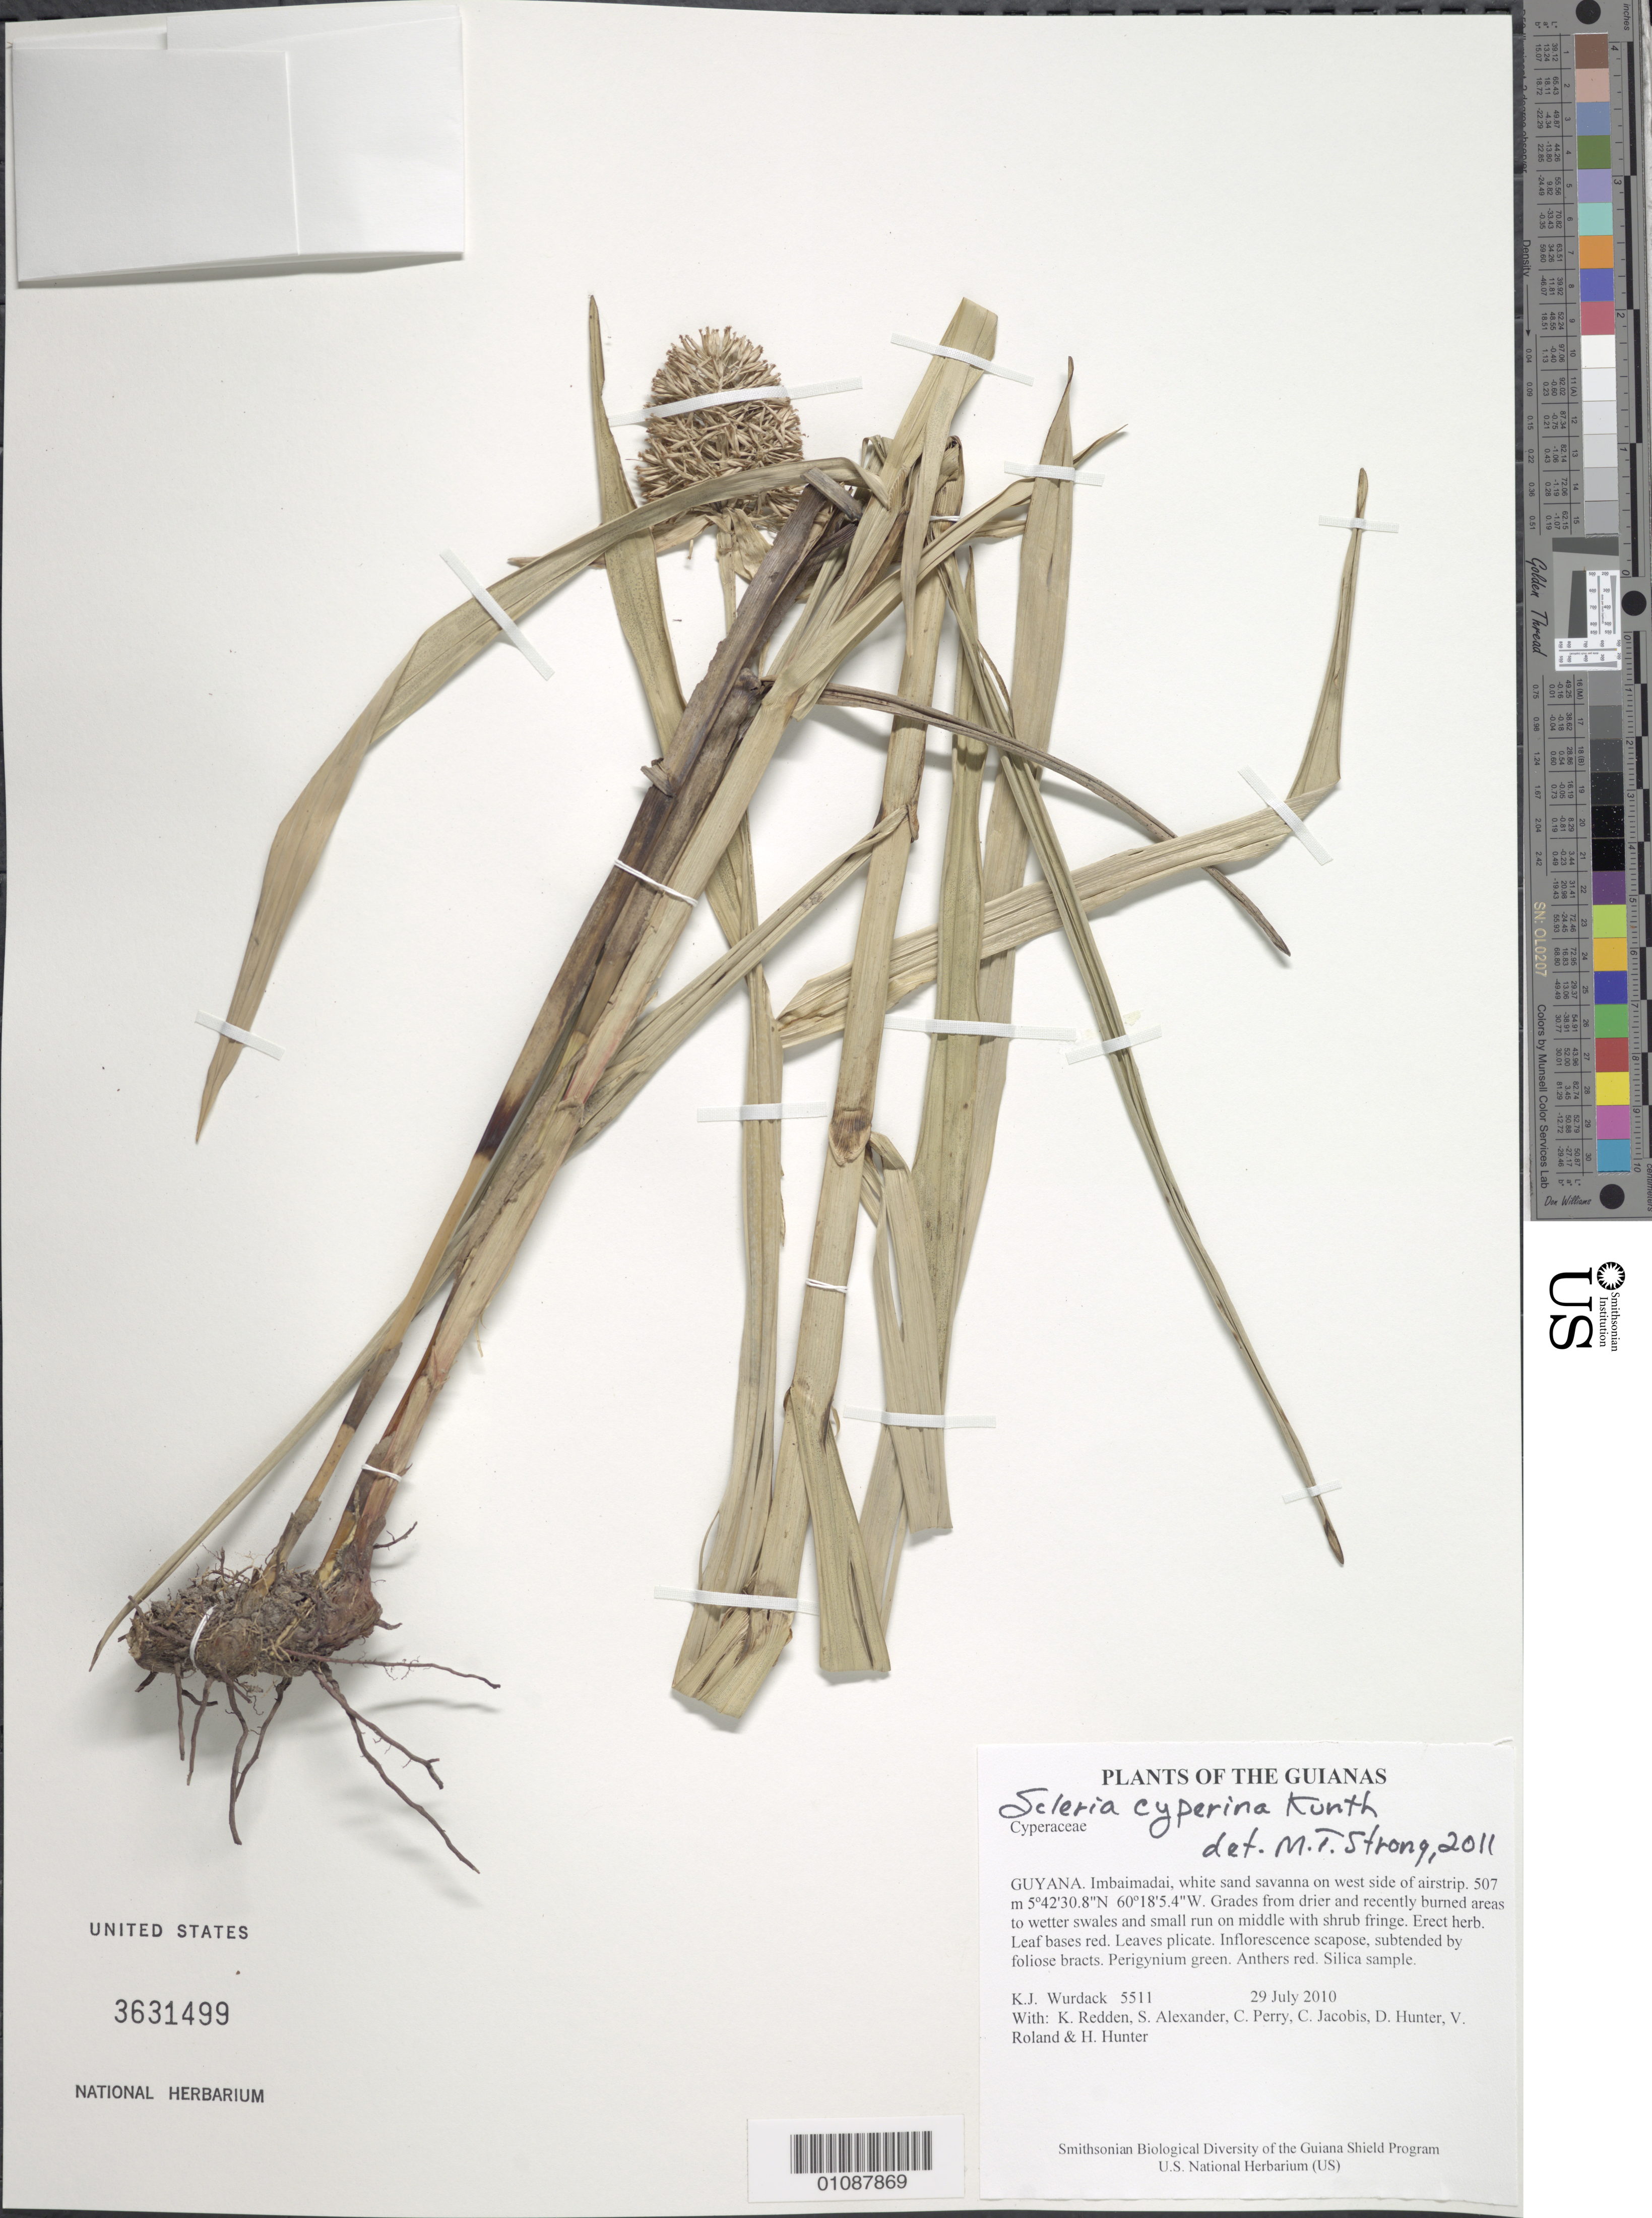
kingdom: Plantae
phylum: Tracheophyta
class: Liliopsida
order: Poales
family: Cyperaceae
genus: Scleria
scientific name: Scleria cyperina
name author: Willd. ex Kunth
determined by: Strong, M. T., (US), Smithsonian Institution - National Museum of Natural History (UNITED STATES)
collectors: K. Wurdack, K. M. Redden, S. N. Alexander, C. Perry, C. Jacobis, D. Hunter, V. Roland & H. Hunter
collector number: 5511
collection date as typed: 29 July 2010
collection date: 2010-07-29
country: Guyana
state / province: Cuyuni-Mazaruni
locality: Imbaimadai, white sand savanna on west side of airstrip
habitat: Grades from drier and recently burned areas to wetter swales and small run on middle with shrub fringe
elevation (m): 507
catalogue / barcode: US 3631499